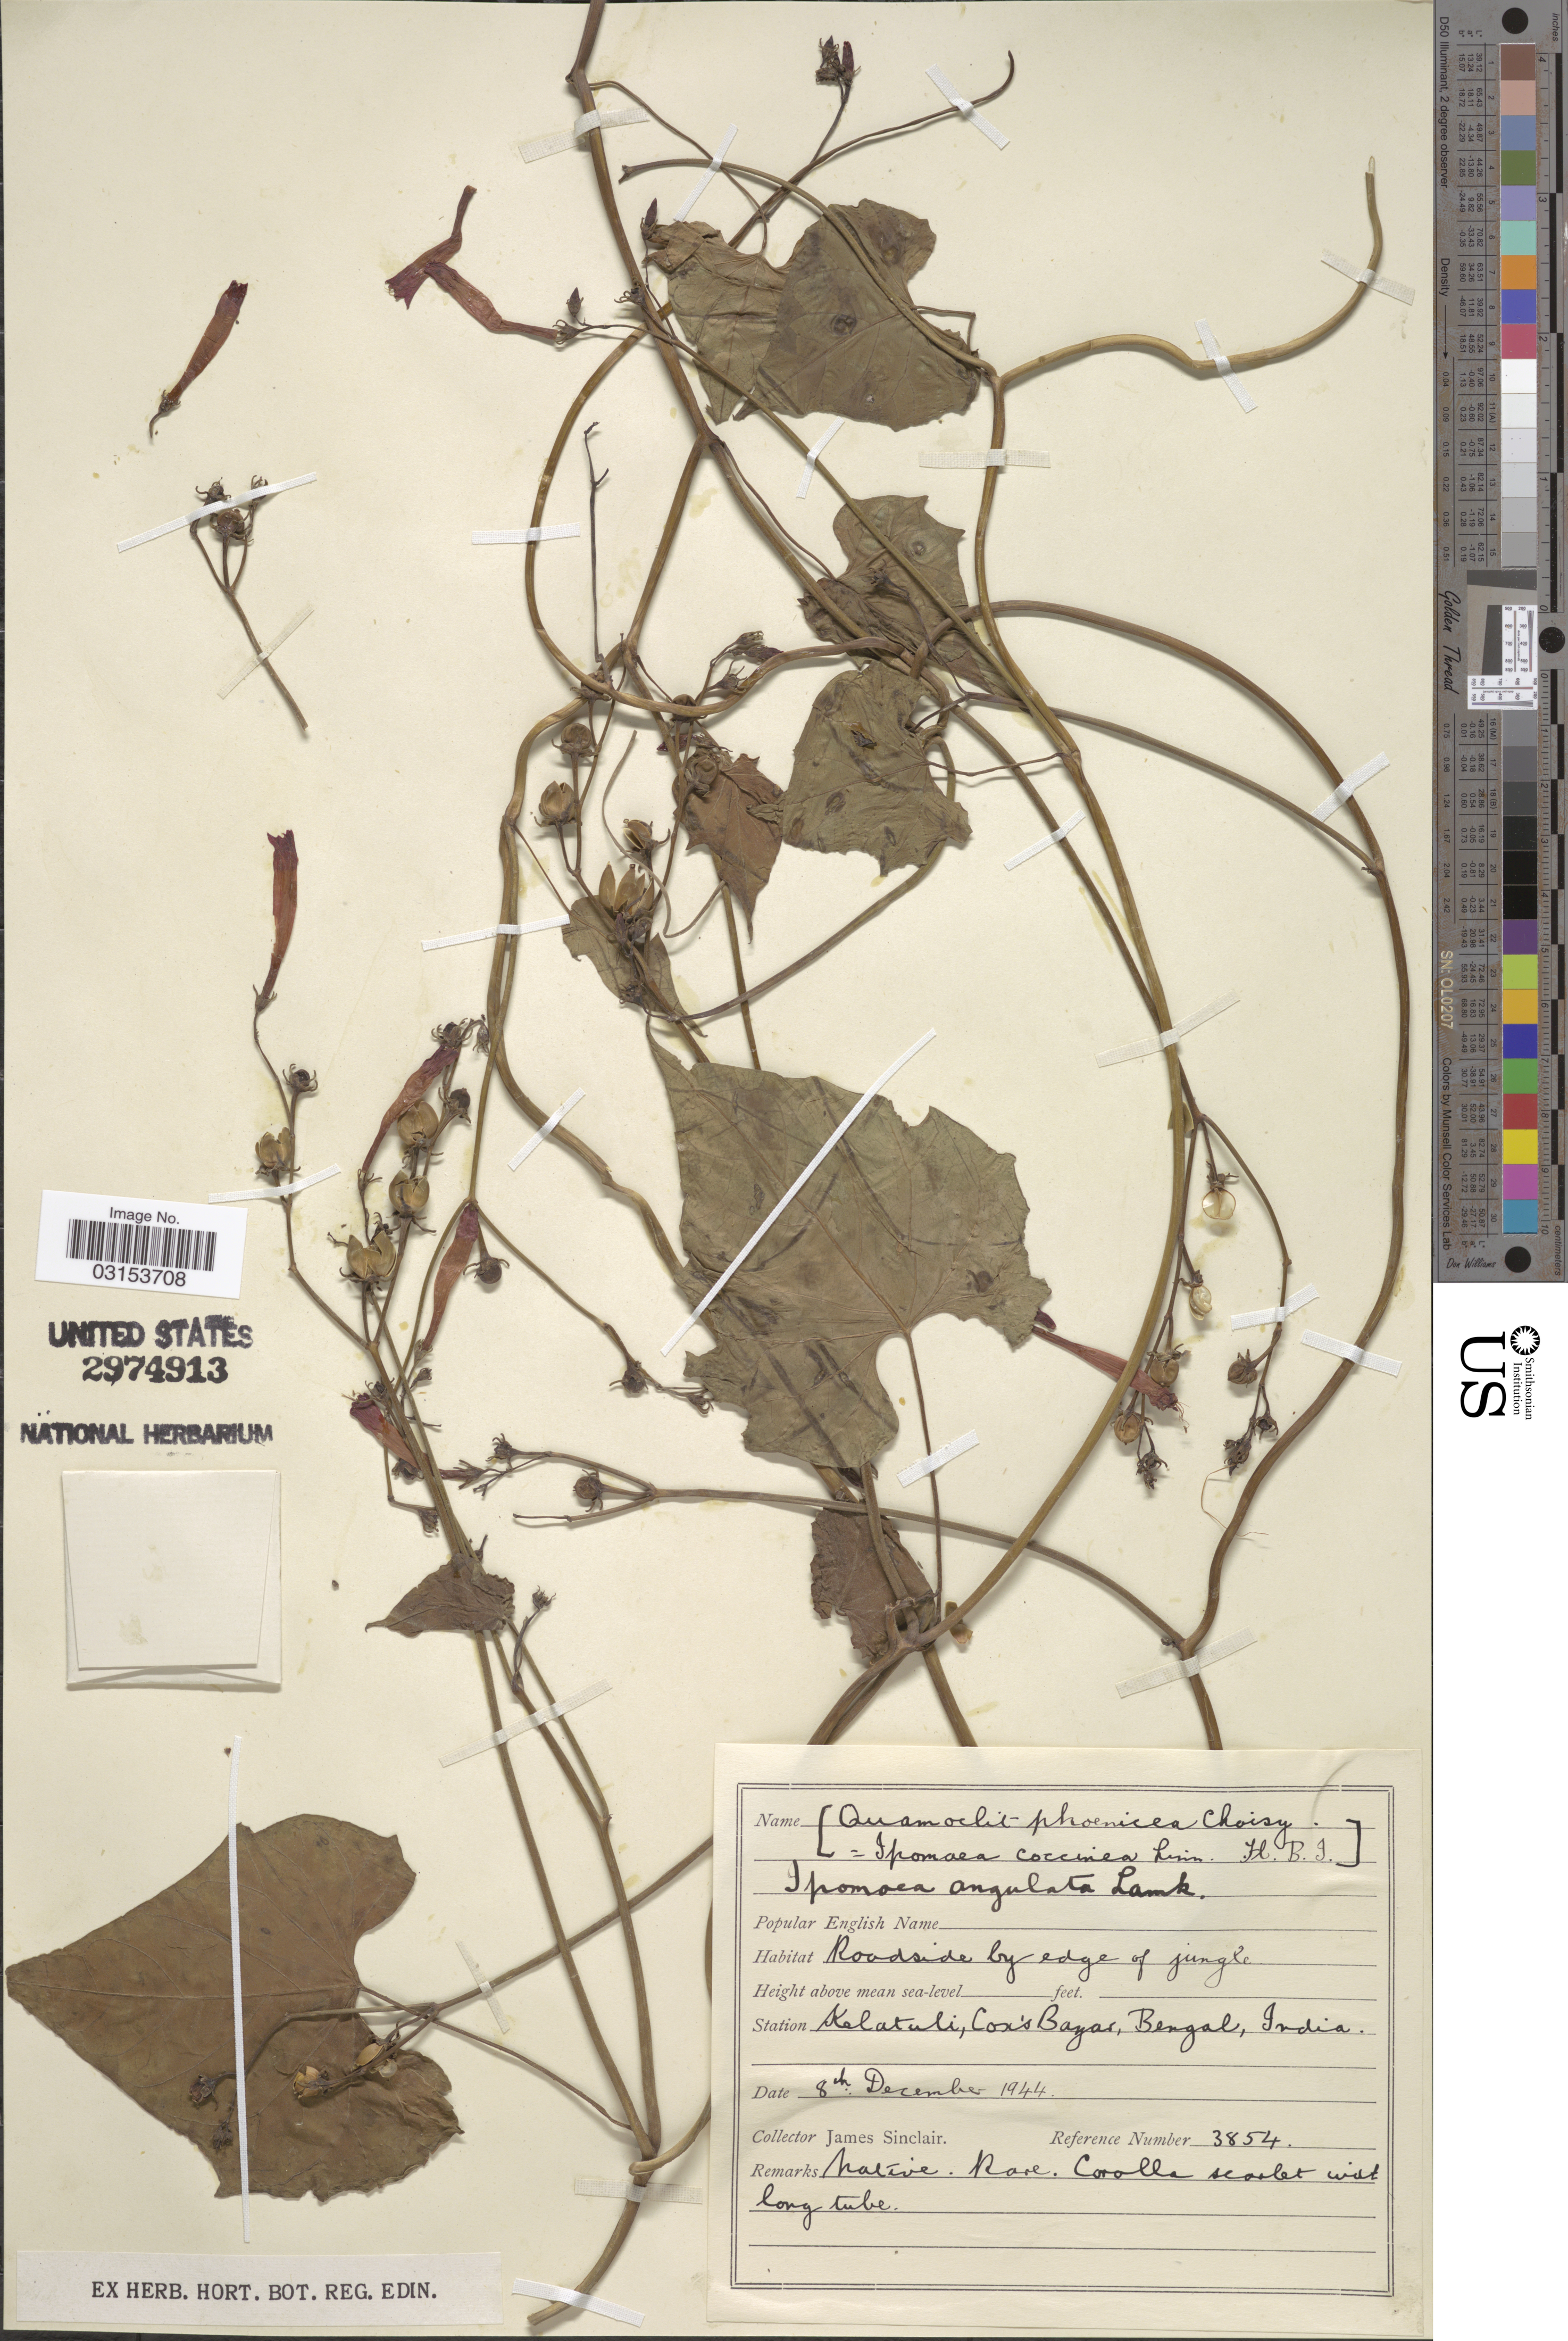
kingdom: Plantae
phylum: Tracheophyta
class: Magnoliopsida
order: Solanales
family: Convolvulaceae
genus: Ipomoea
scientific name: Ipomoea angulata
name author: Lam.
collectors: J. Sinclair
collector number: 3854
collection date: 1944-12-08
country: Bangladesh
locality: Station Kelatuli, Cox's Bazar, Bengal.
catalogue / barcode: US 2974913